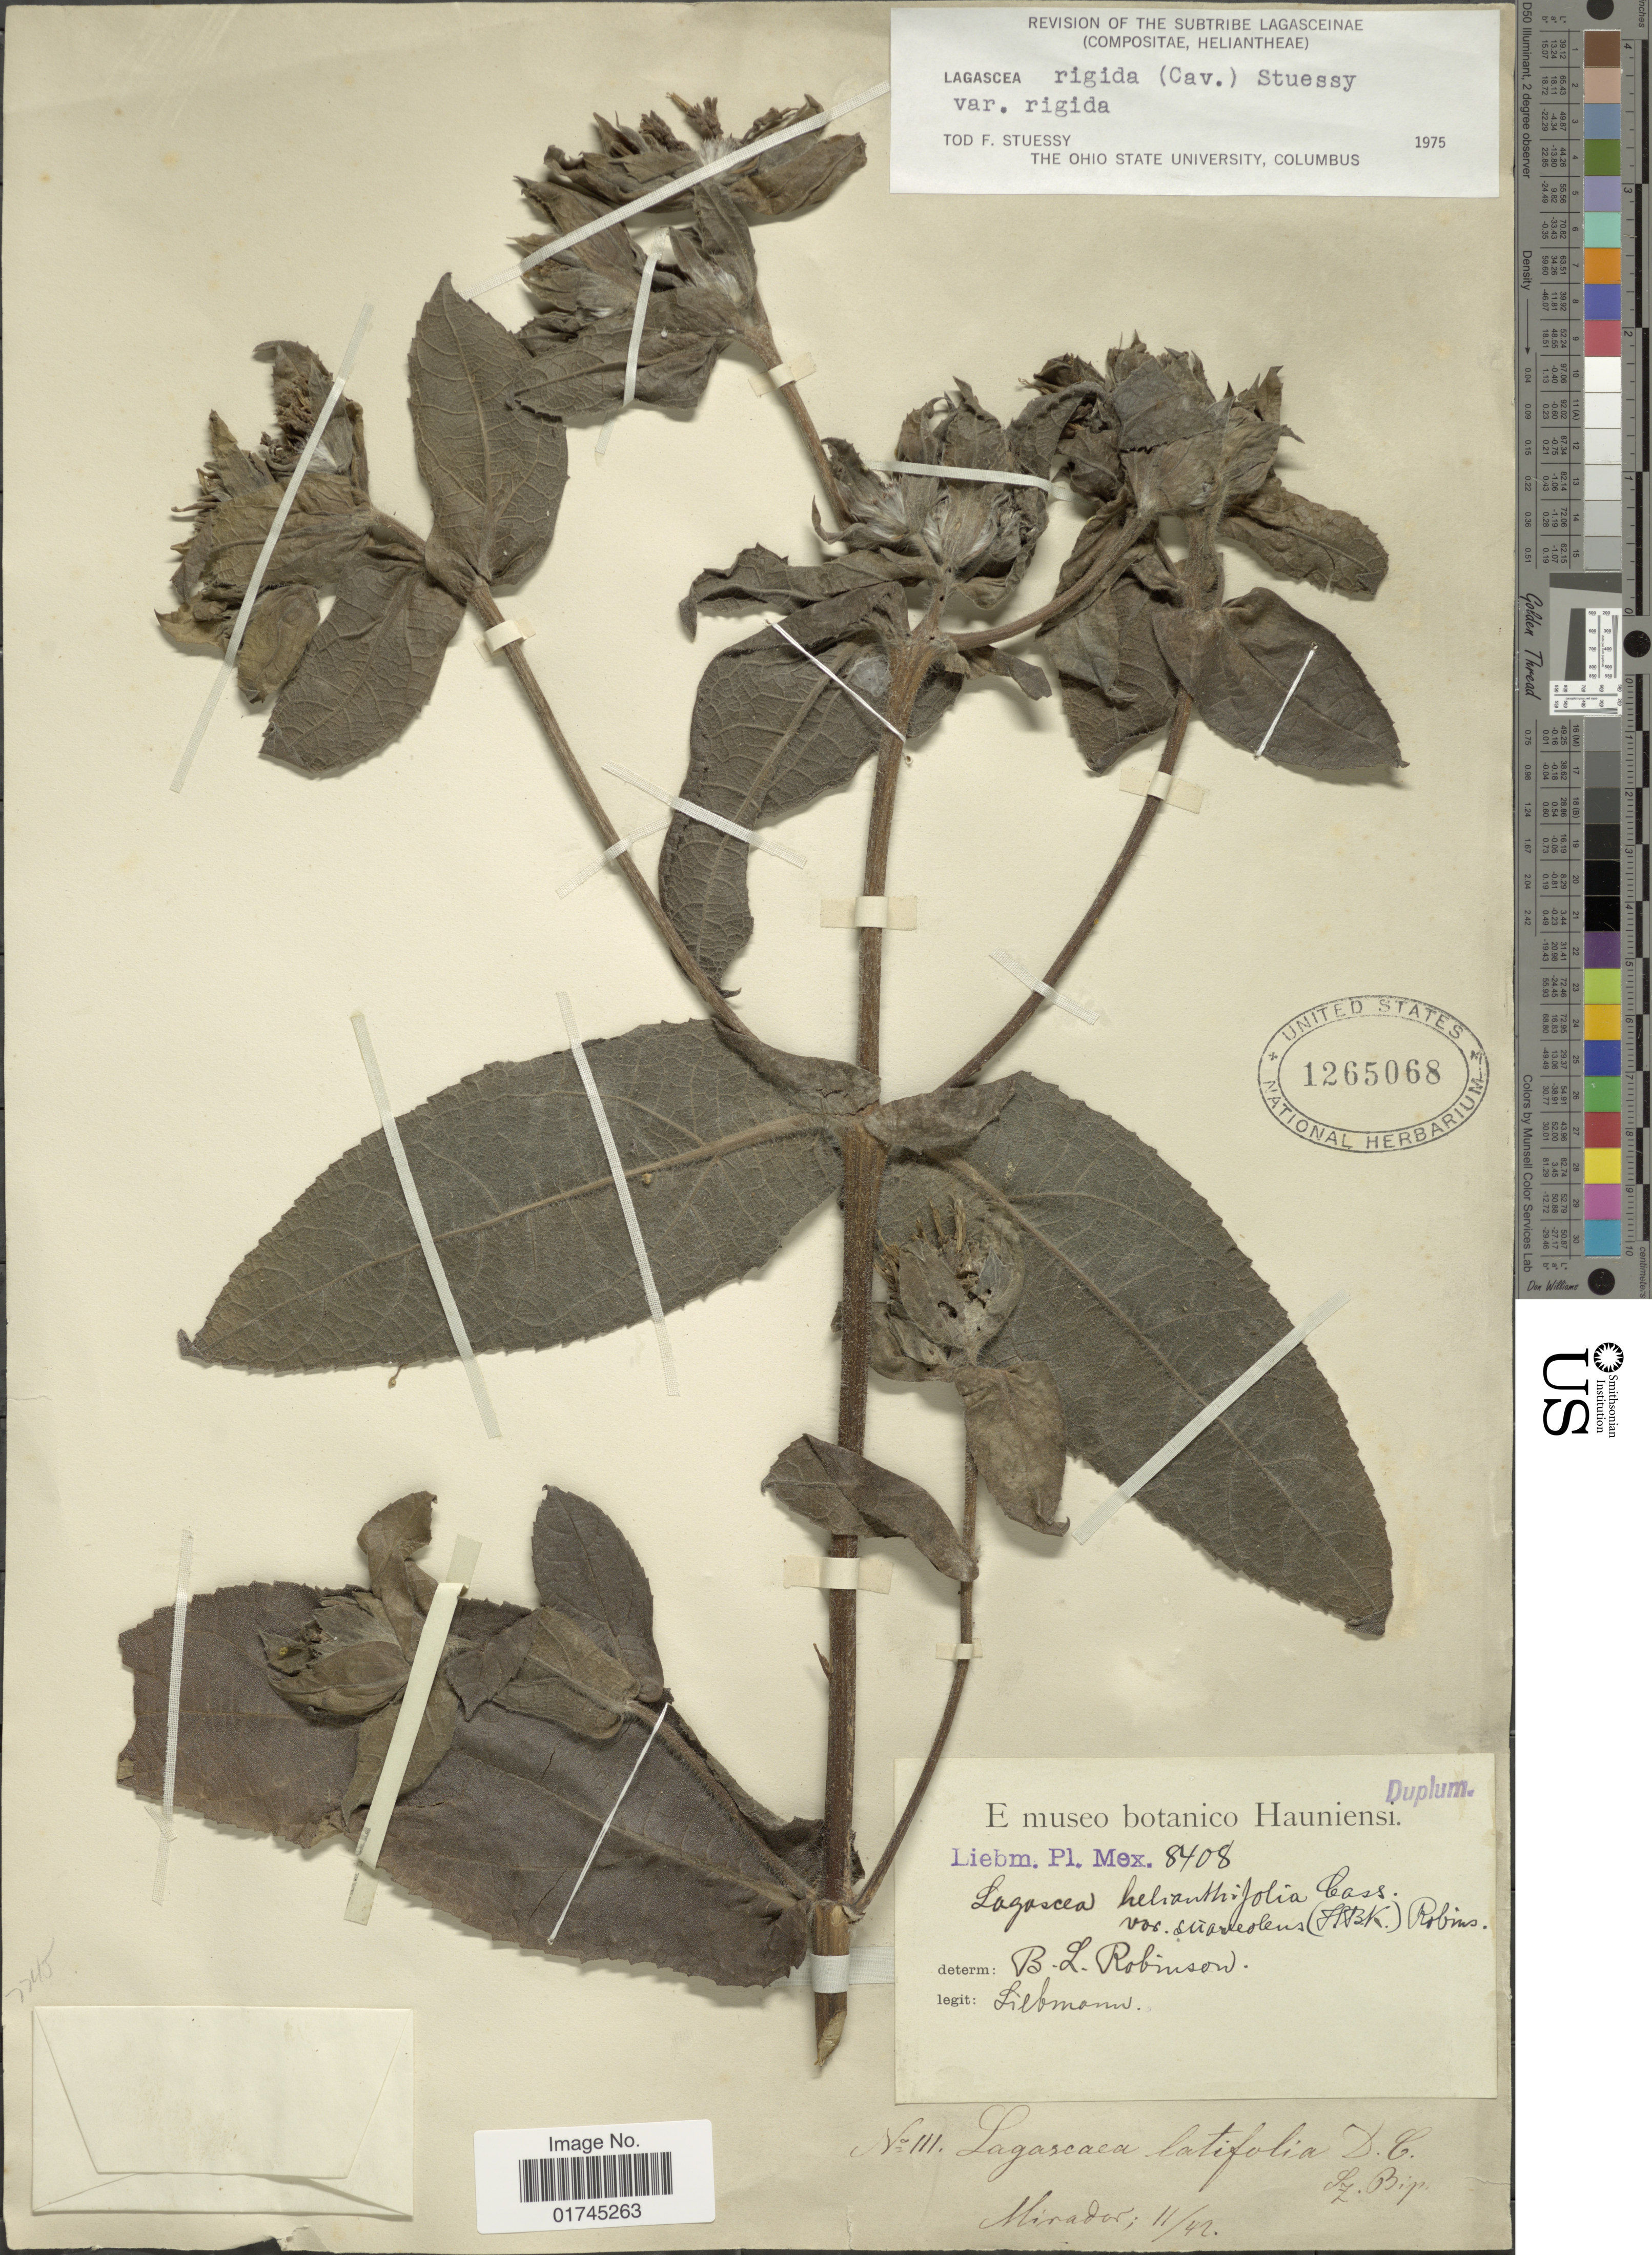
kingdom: Plantae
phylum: Tracheophyta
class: Magnoliopsida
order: Asterales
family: Asteraceae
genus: Lagascea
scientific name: Lagascea helianthifolia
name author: Kunth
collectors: Liebmann, --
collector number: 8408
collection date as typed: Transcribed d/m/y: /11/42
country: Mexico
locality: Mirador.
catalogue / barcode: US 1265068